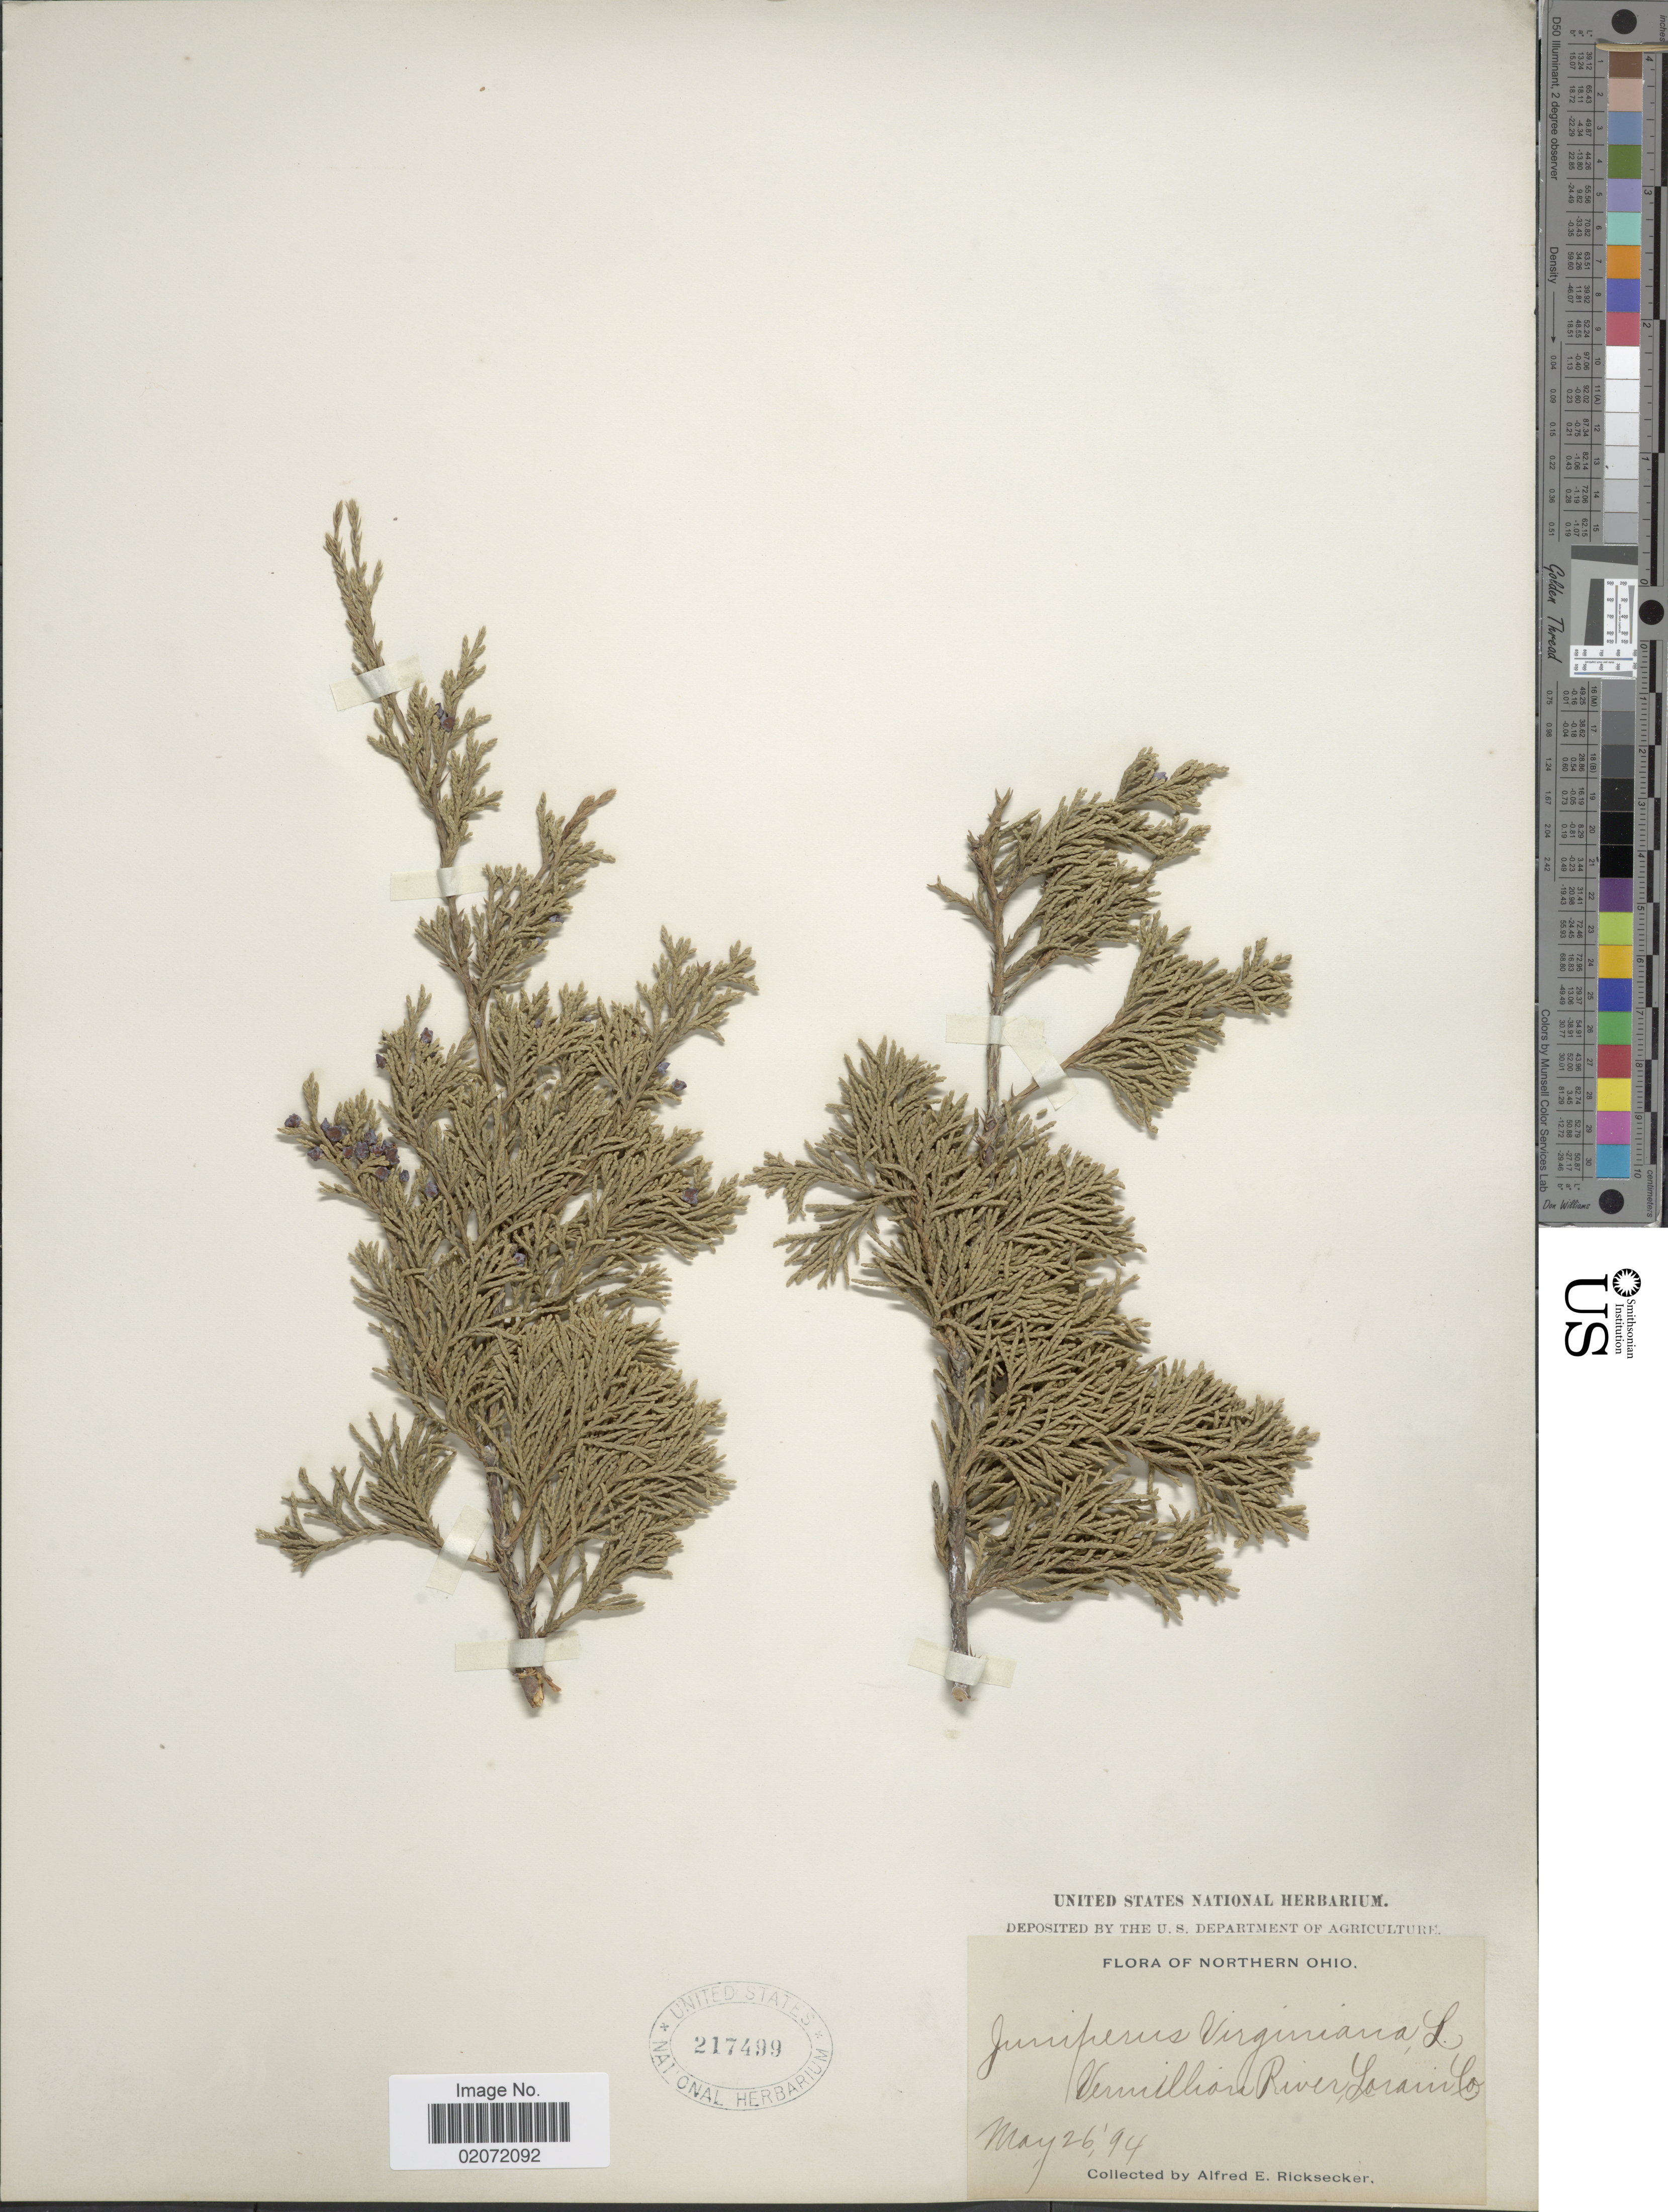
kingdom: Plantae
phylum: Tracheophyta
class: Pinopsida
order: Pinales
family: Cupressaceae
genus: Juniperus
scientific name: Juniperus virginiana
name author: L.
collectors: A. E. Ricksecker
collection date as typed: Transcribed d/m/y: 26/5/94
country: United States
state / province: Ohio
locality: Northern Ohio. Vermilion River, Lorain Co.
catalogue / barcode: US 217499